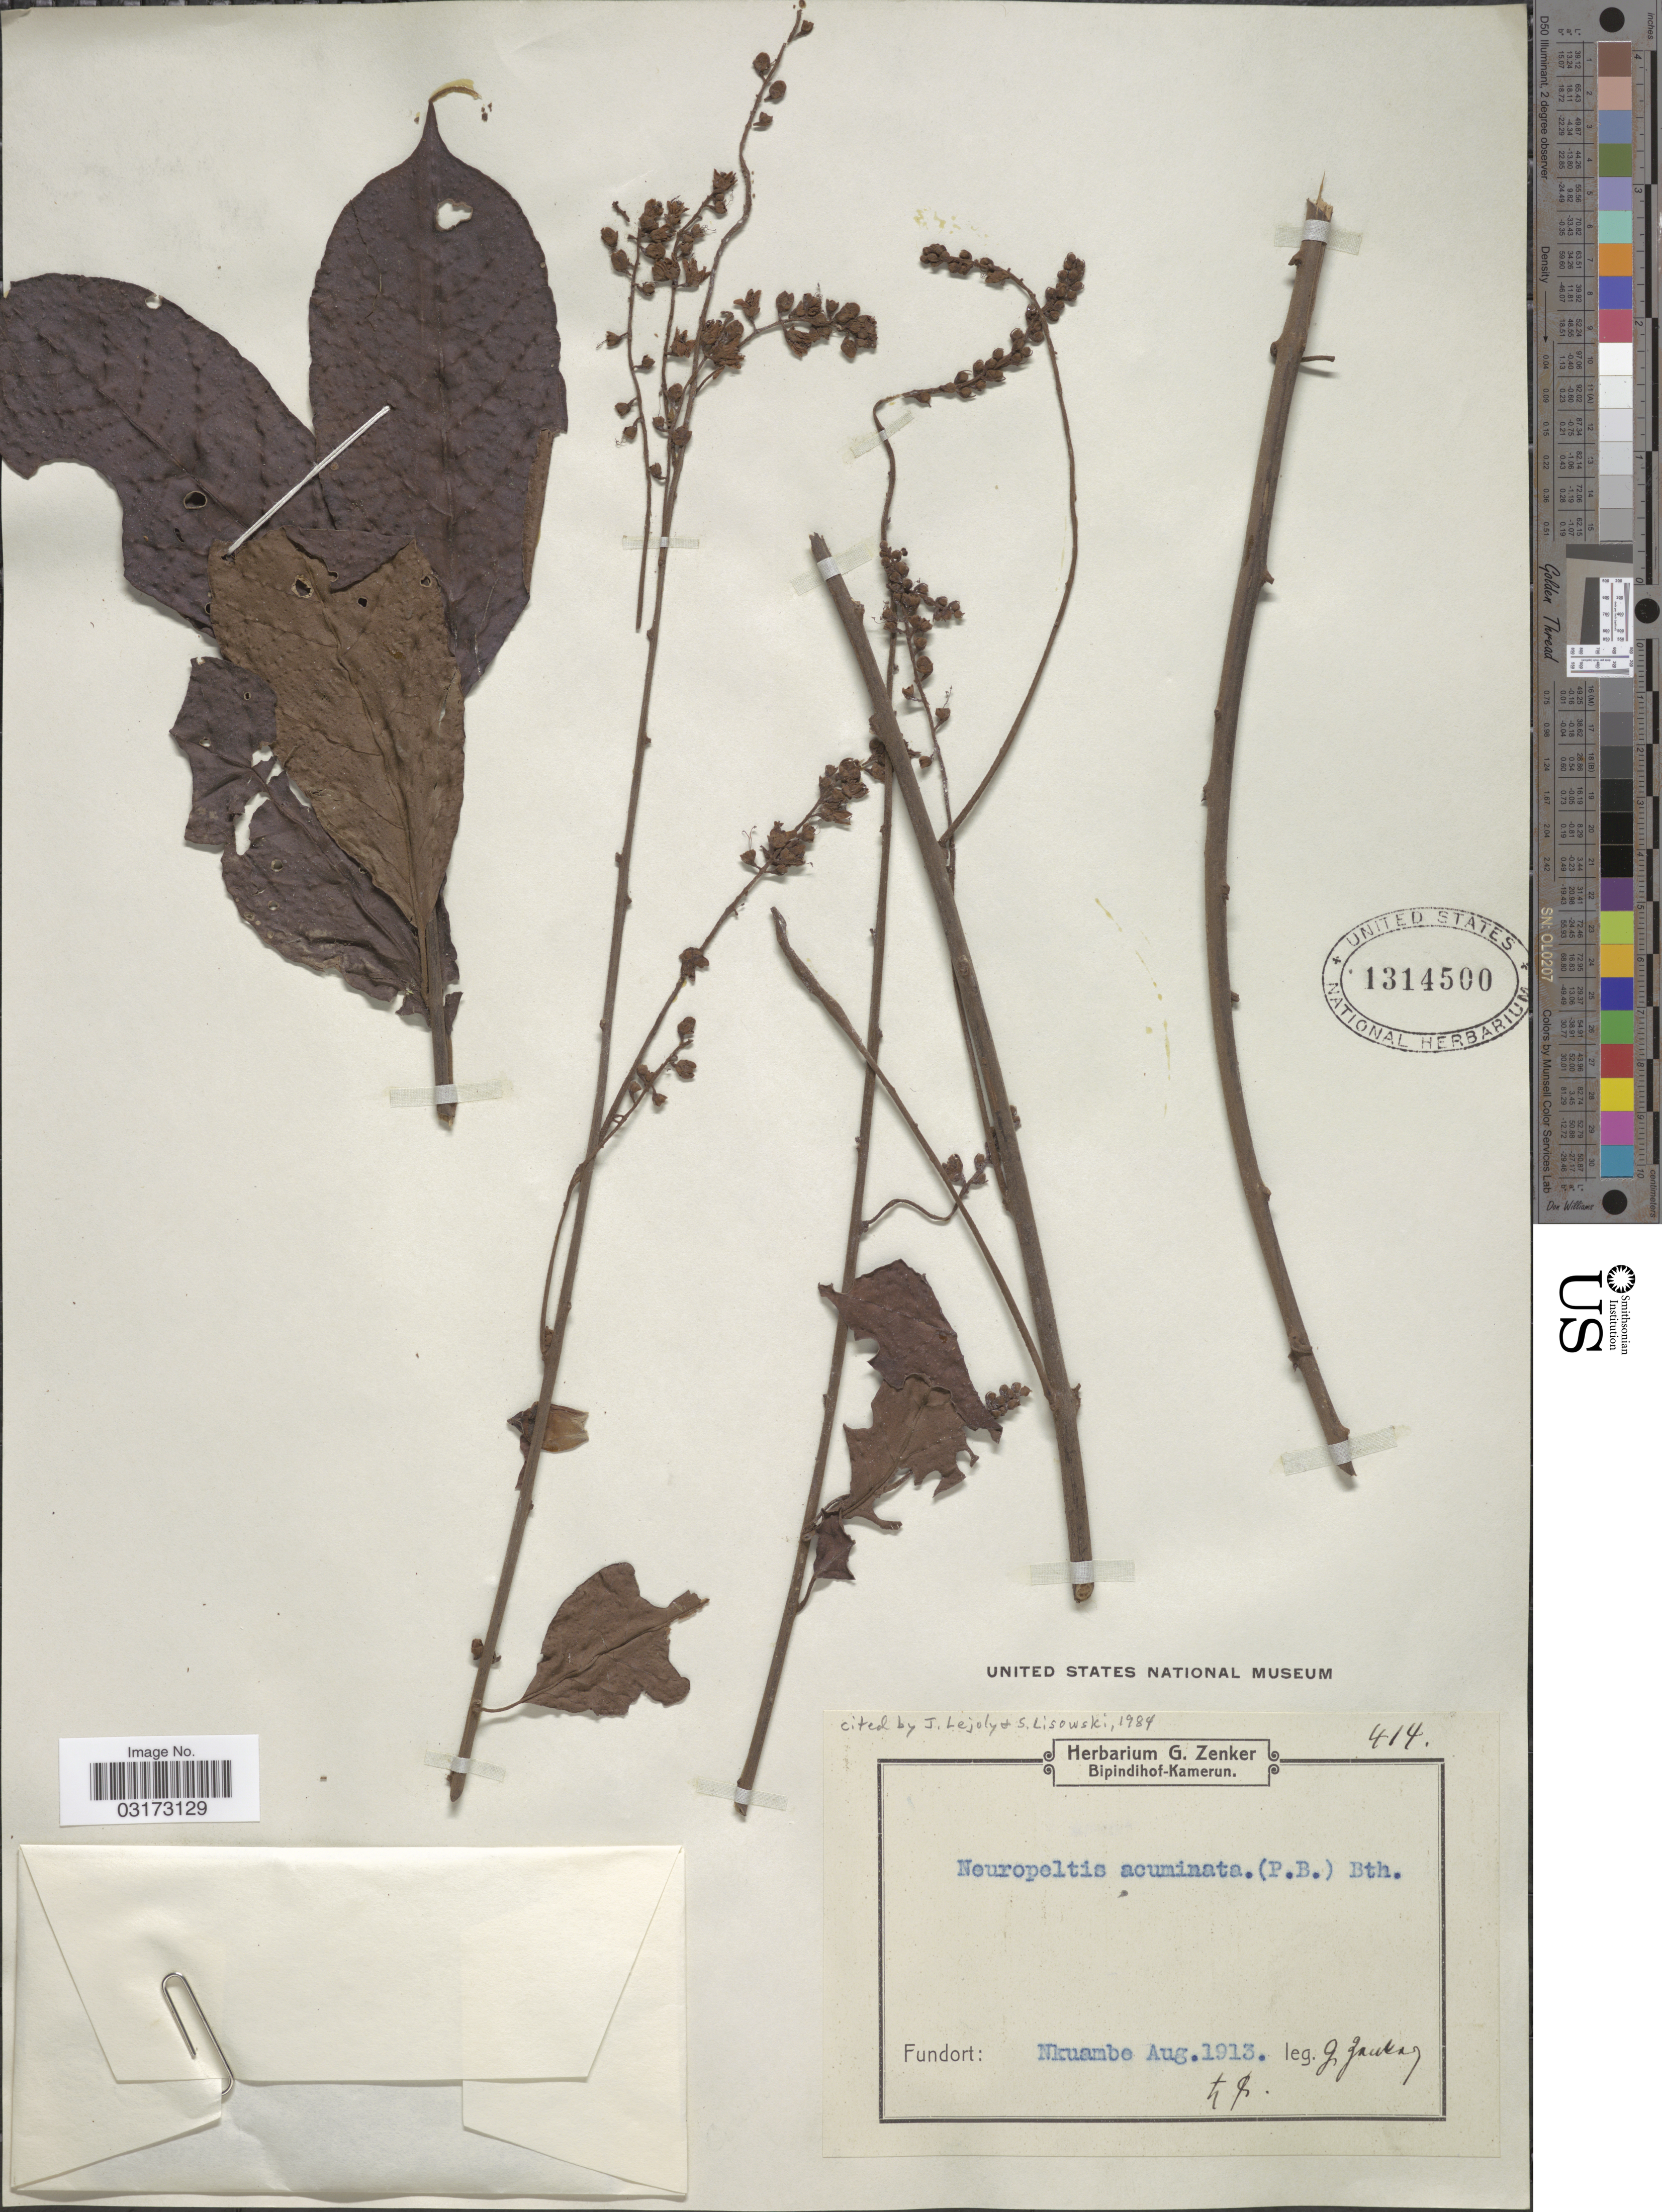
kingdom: Plantae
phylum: Tracheophyta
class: Magnoliopsida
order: Solanales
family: Convolvulaceae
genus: Neuropeltis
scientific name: Neuropeltis acuminata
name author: (P. Beauv.) Benth.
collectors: G. A. Zenker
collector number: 414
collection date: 1913-08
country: Cameroon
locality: Nkuambe.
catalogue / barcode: US 1314500